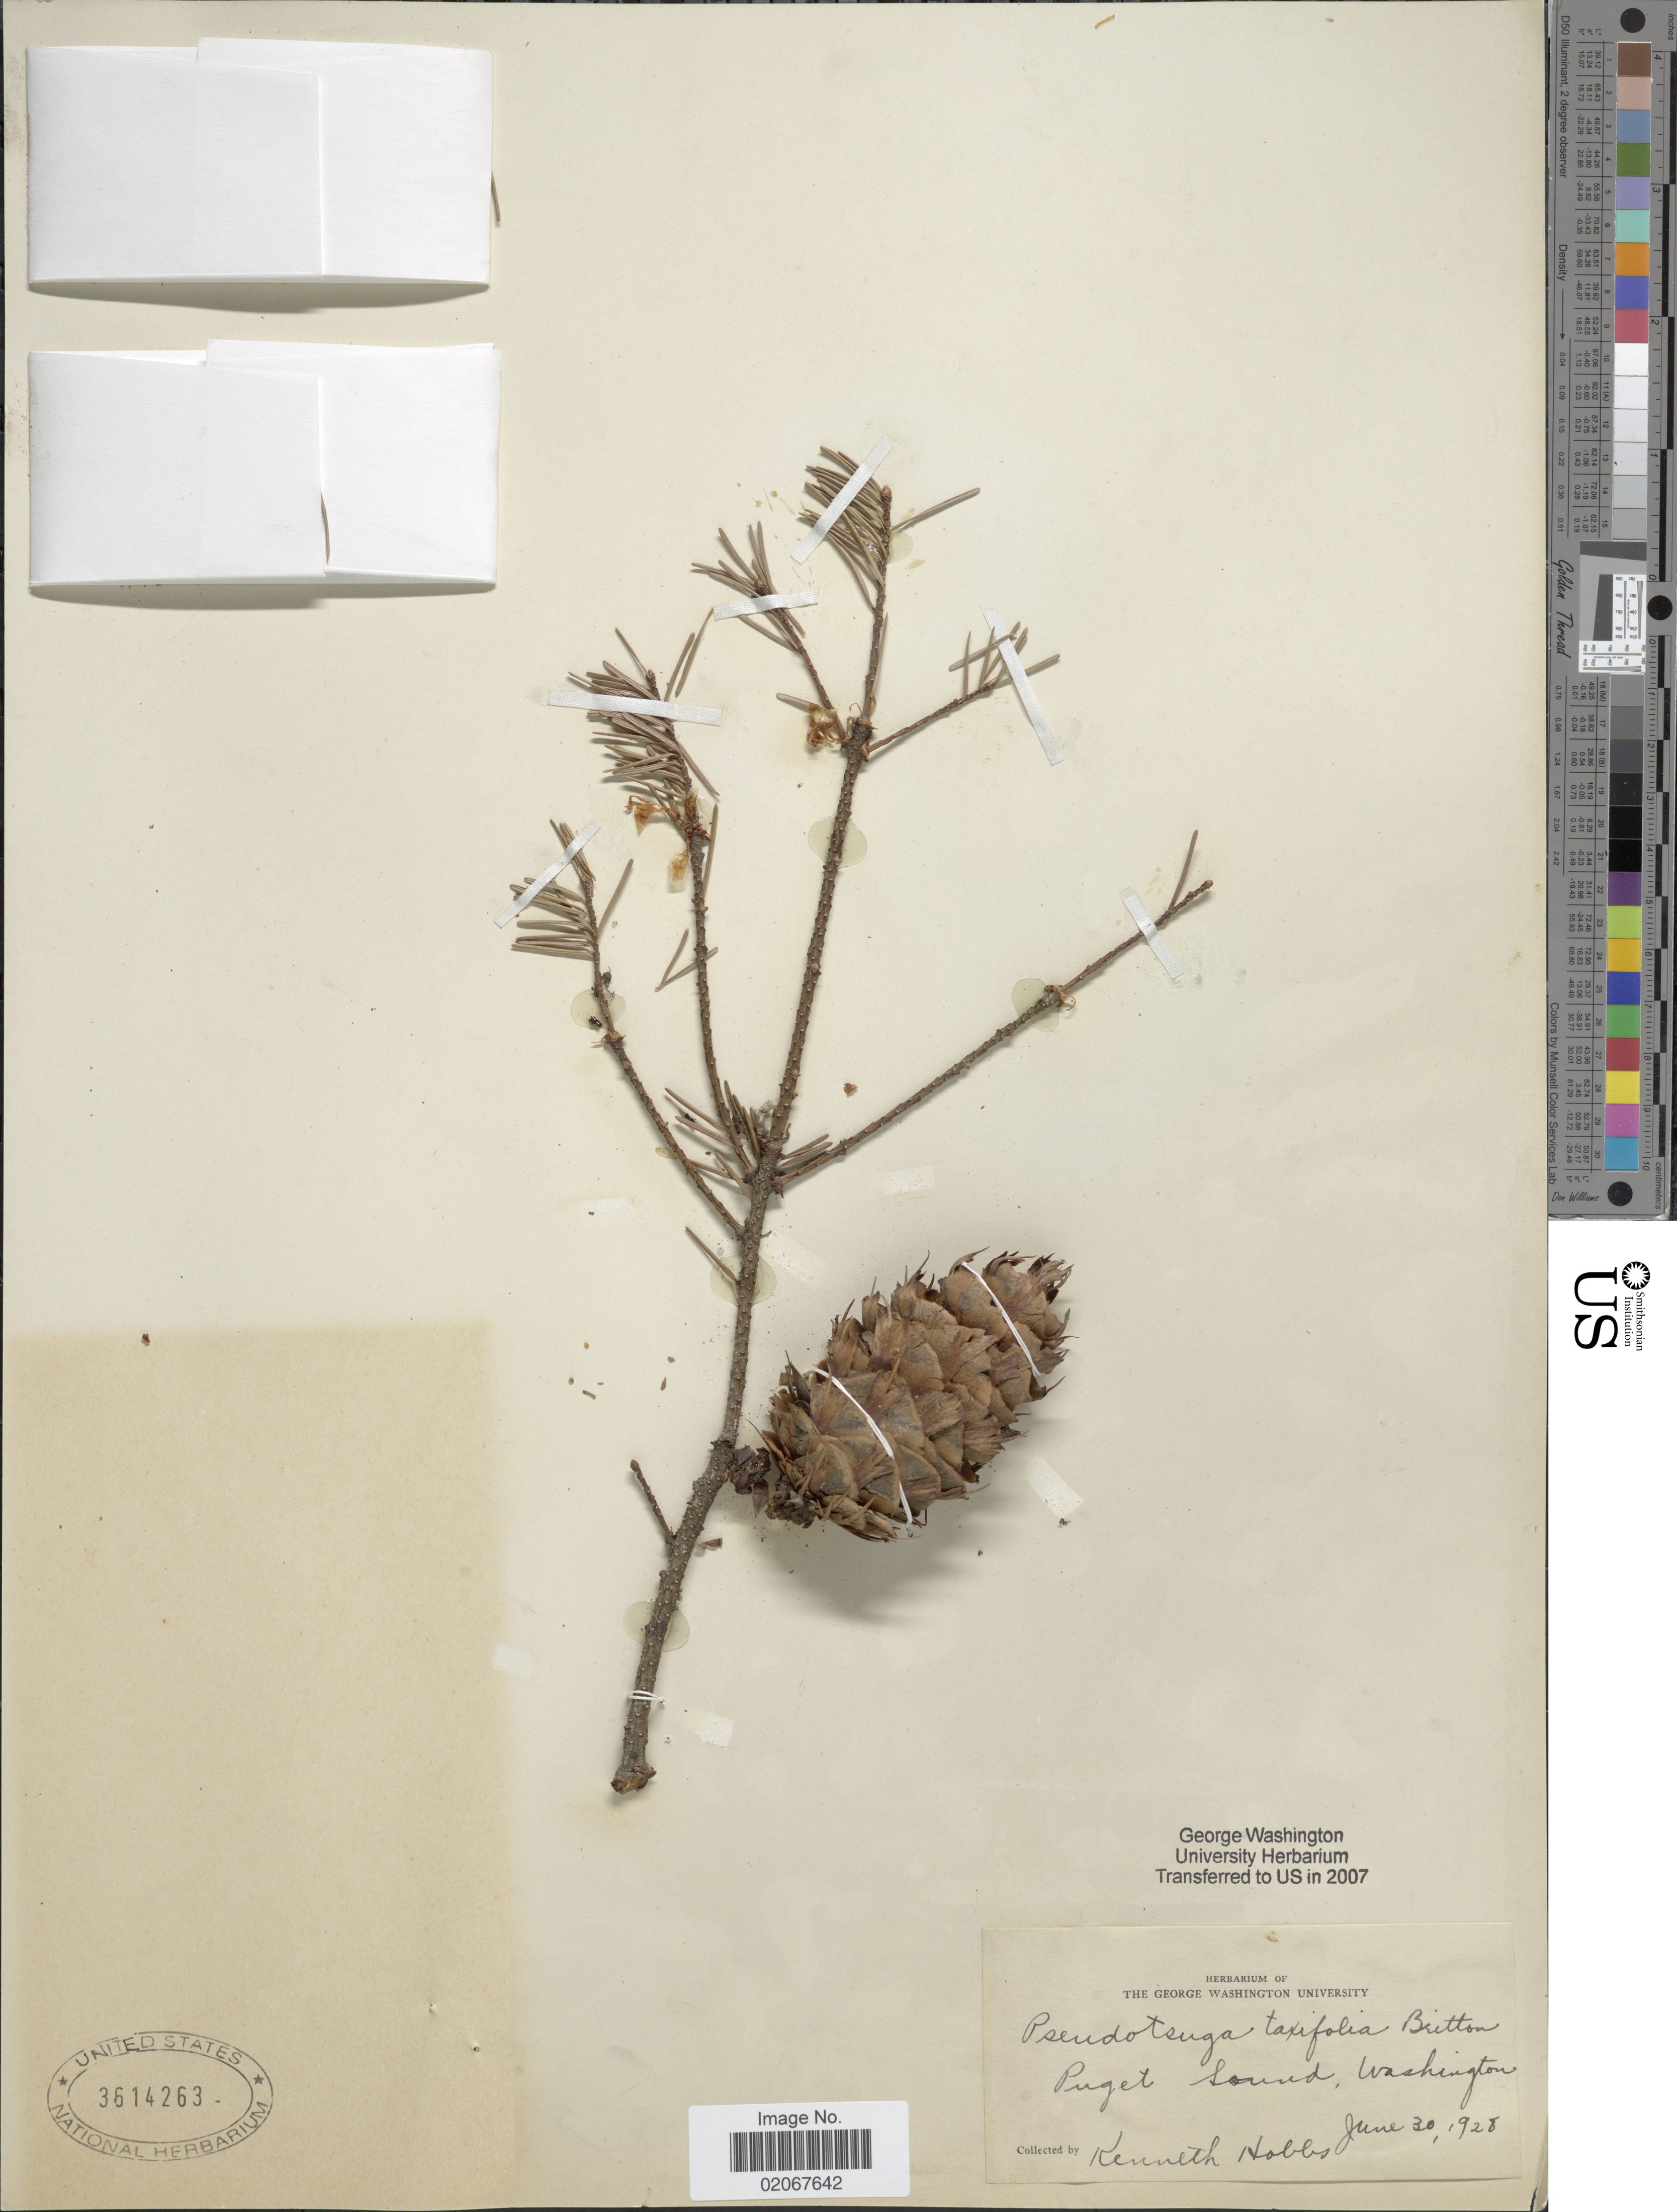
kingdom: Plantae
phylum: Tracheophyta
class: Pinopsida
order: Pinales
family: Pinaceae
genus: Pseudotsuga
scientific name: Pseudotsuga menziesii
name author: (Mirb.) Franco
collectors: K. Hobbs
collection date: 1928-06-30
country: United States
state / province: Washington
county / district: King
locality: Puget Sound, Washington.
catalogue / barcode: US 3614263